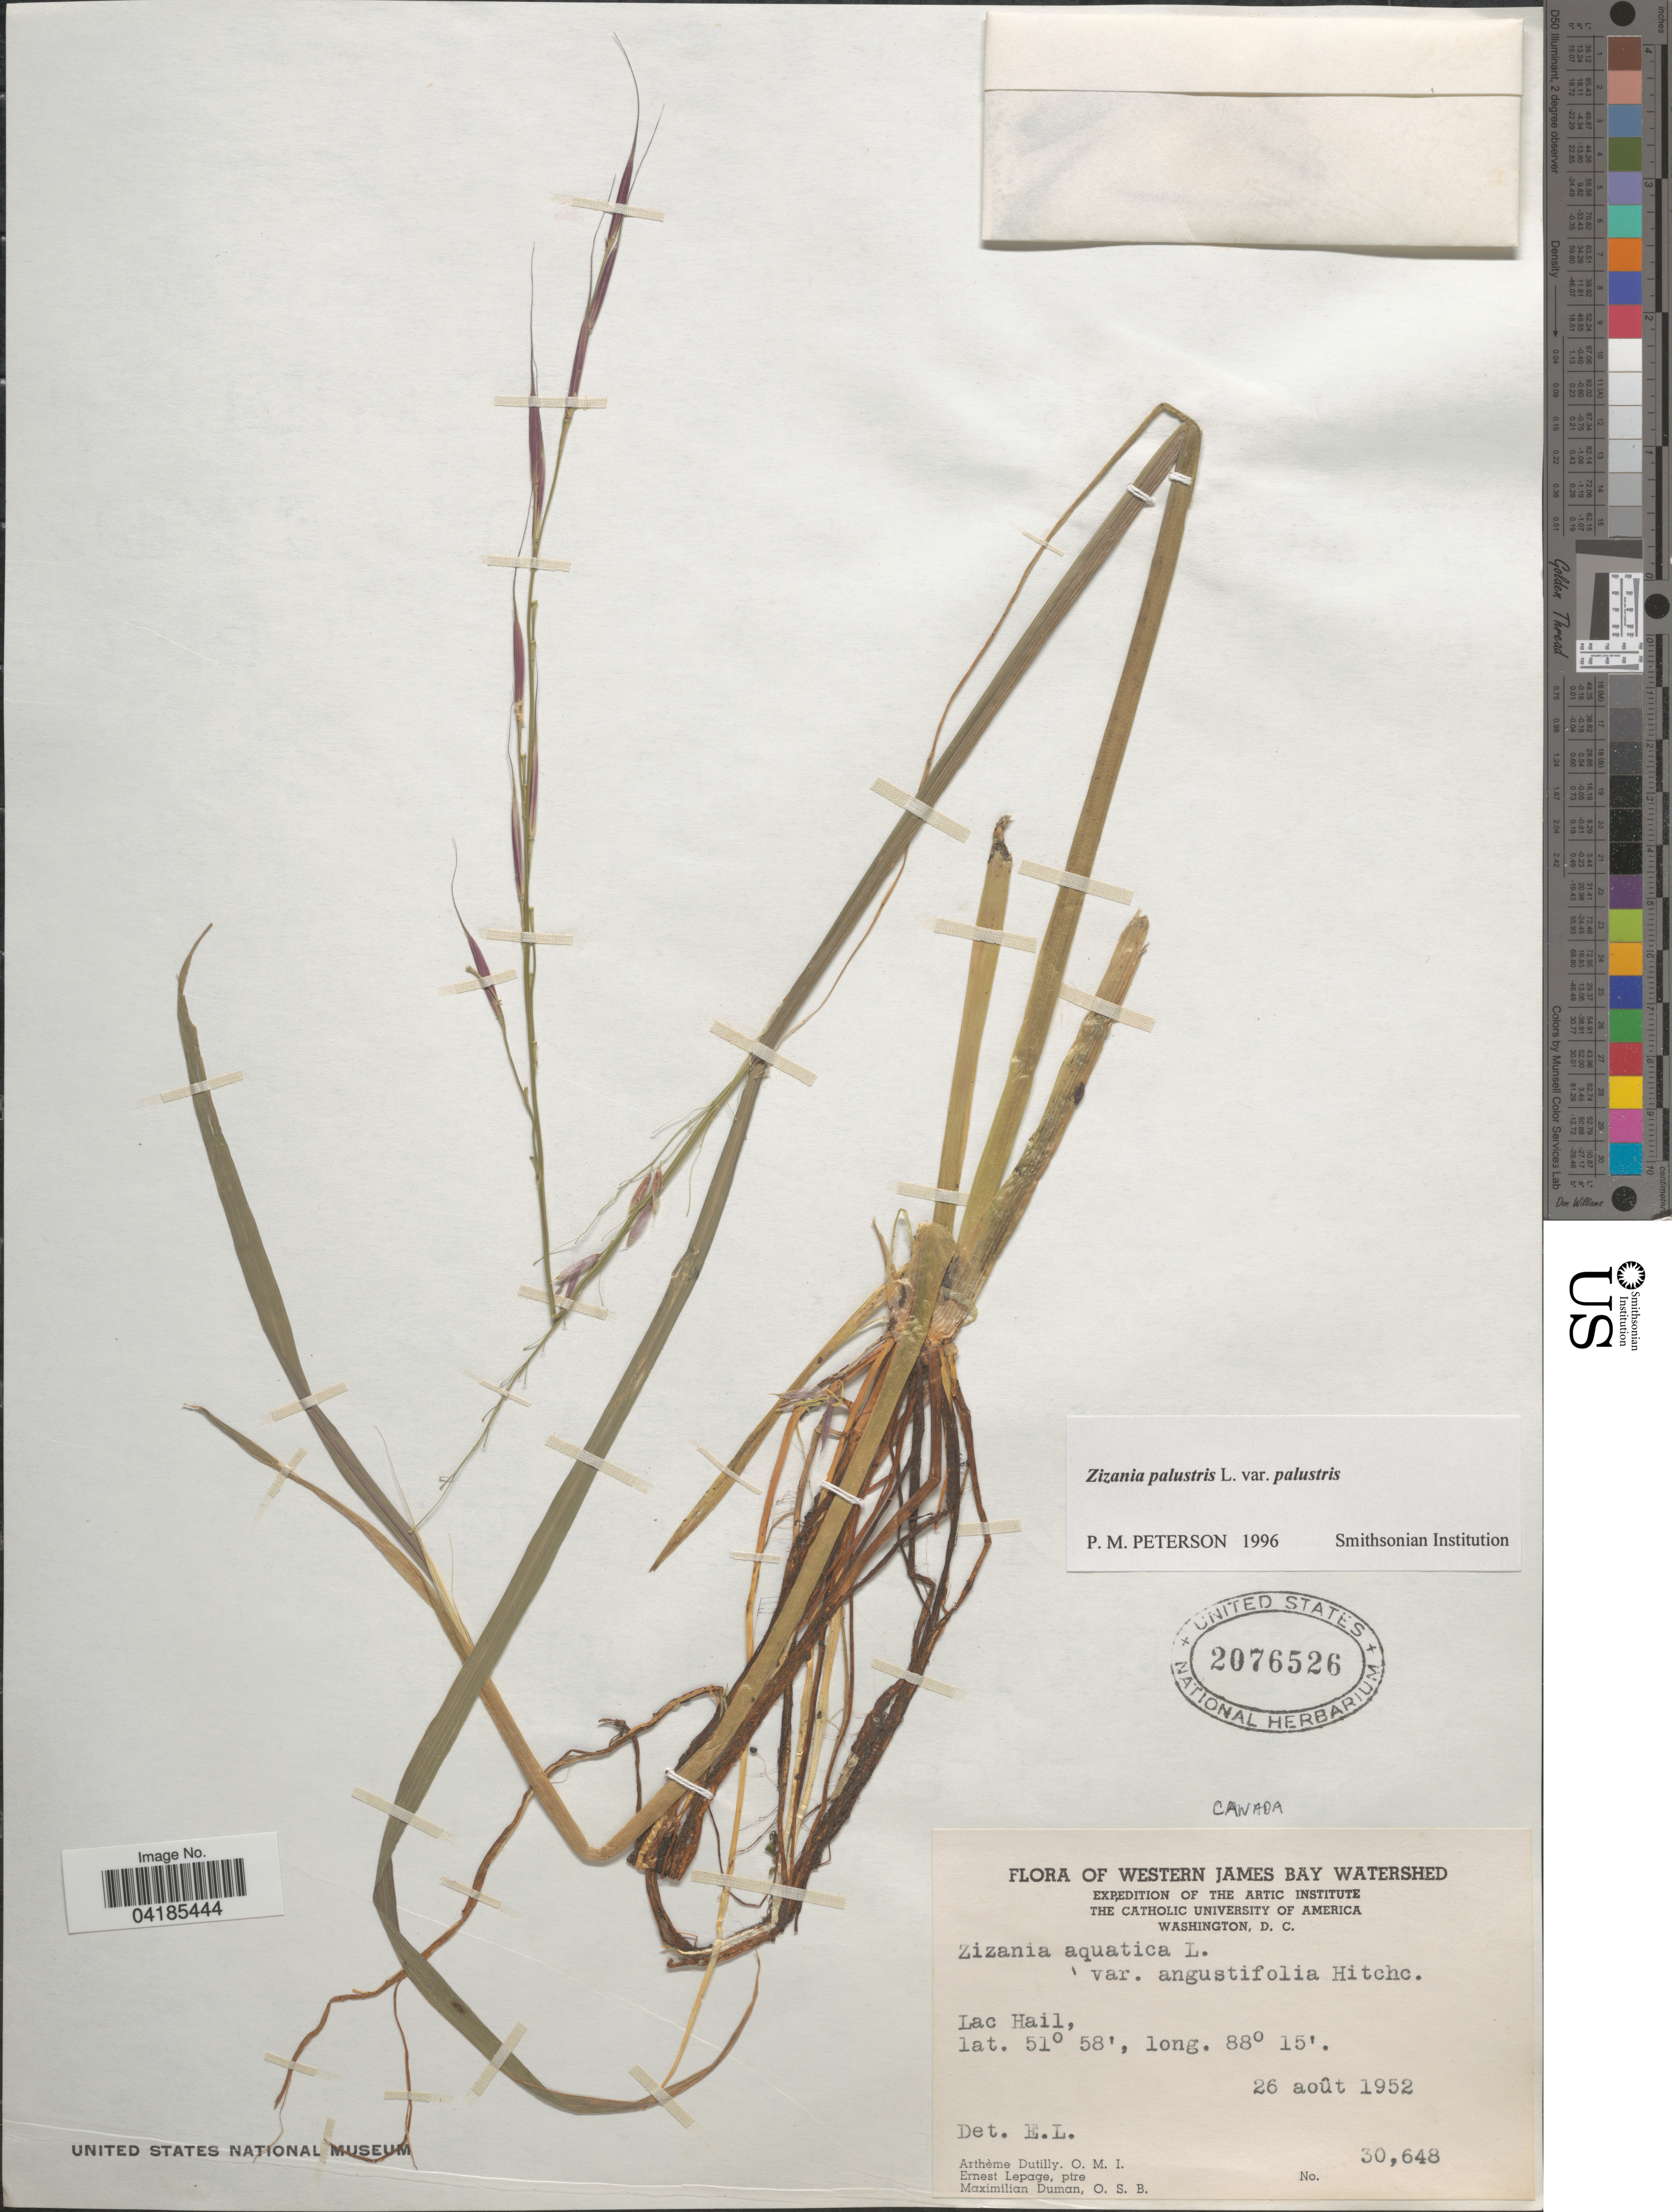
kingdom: Plantae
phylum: Tracheophyta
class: Liliopsida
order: Poales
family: Poaceae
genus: Zizania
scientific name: Zizania palustris var. palustris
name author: L.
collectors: A. Dutilly, E. Lepage & M. Duman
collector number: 30648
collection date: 1952-08-26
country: Canada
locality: Western James Bay Watershed. Expedition of the Arctic Institute. Lac Hail.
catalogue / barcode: US 2076526